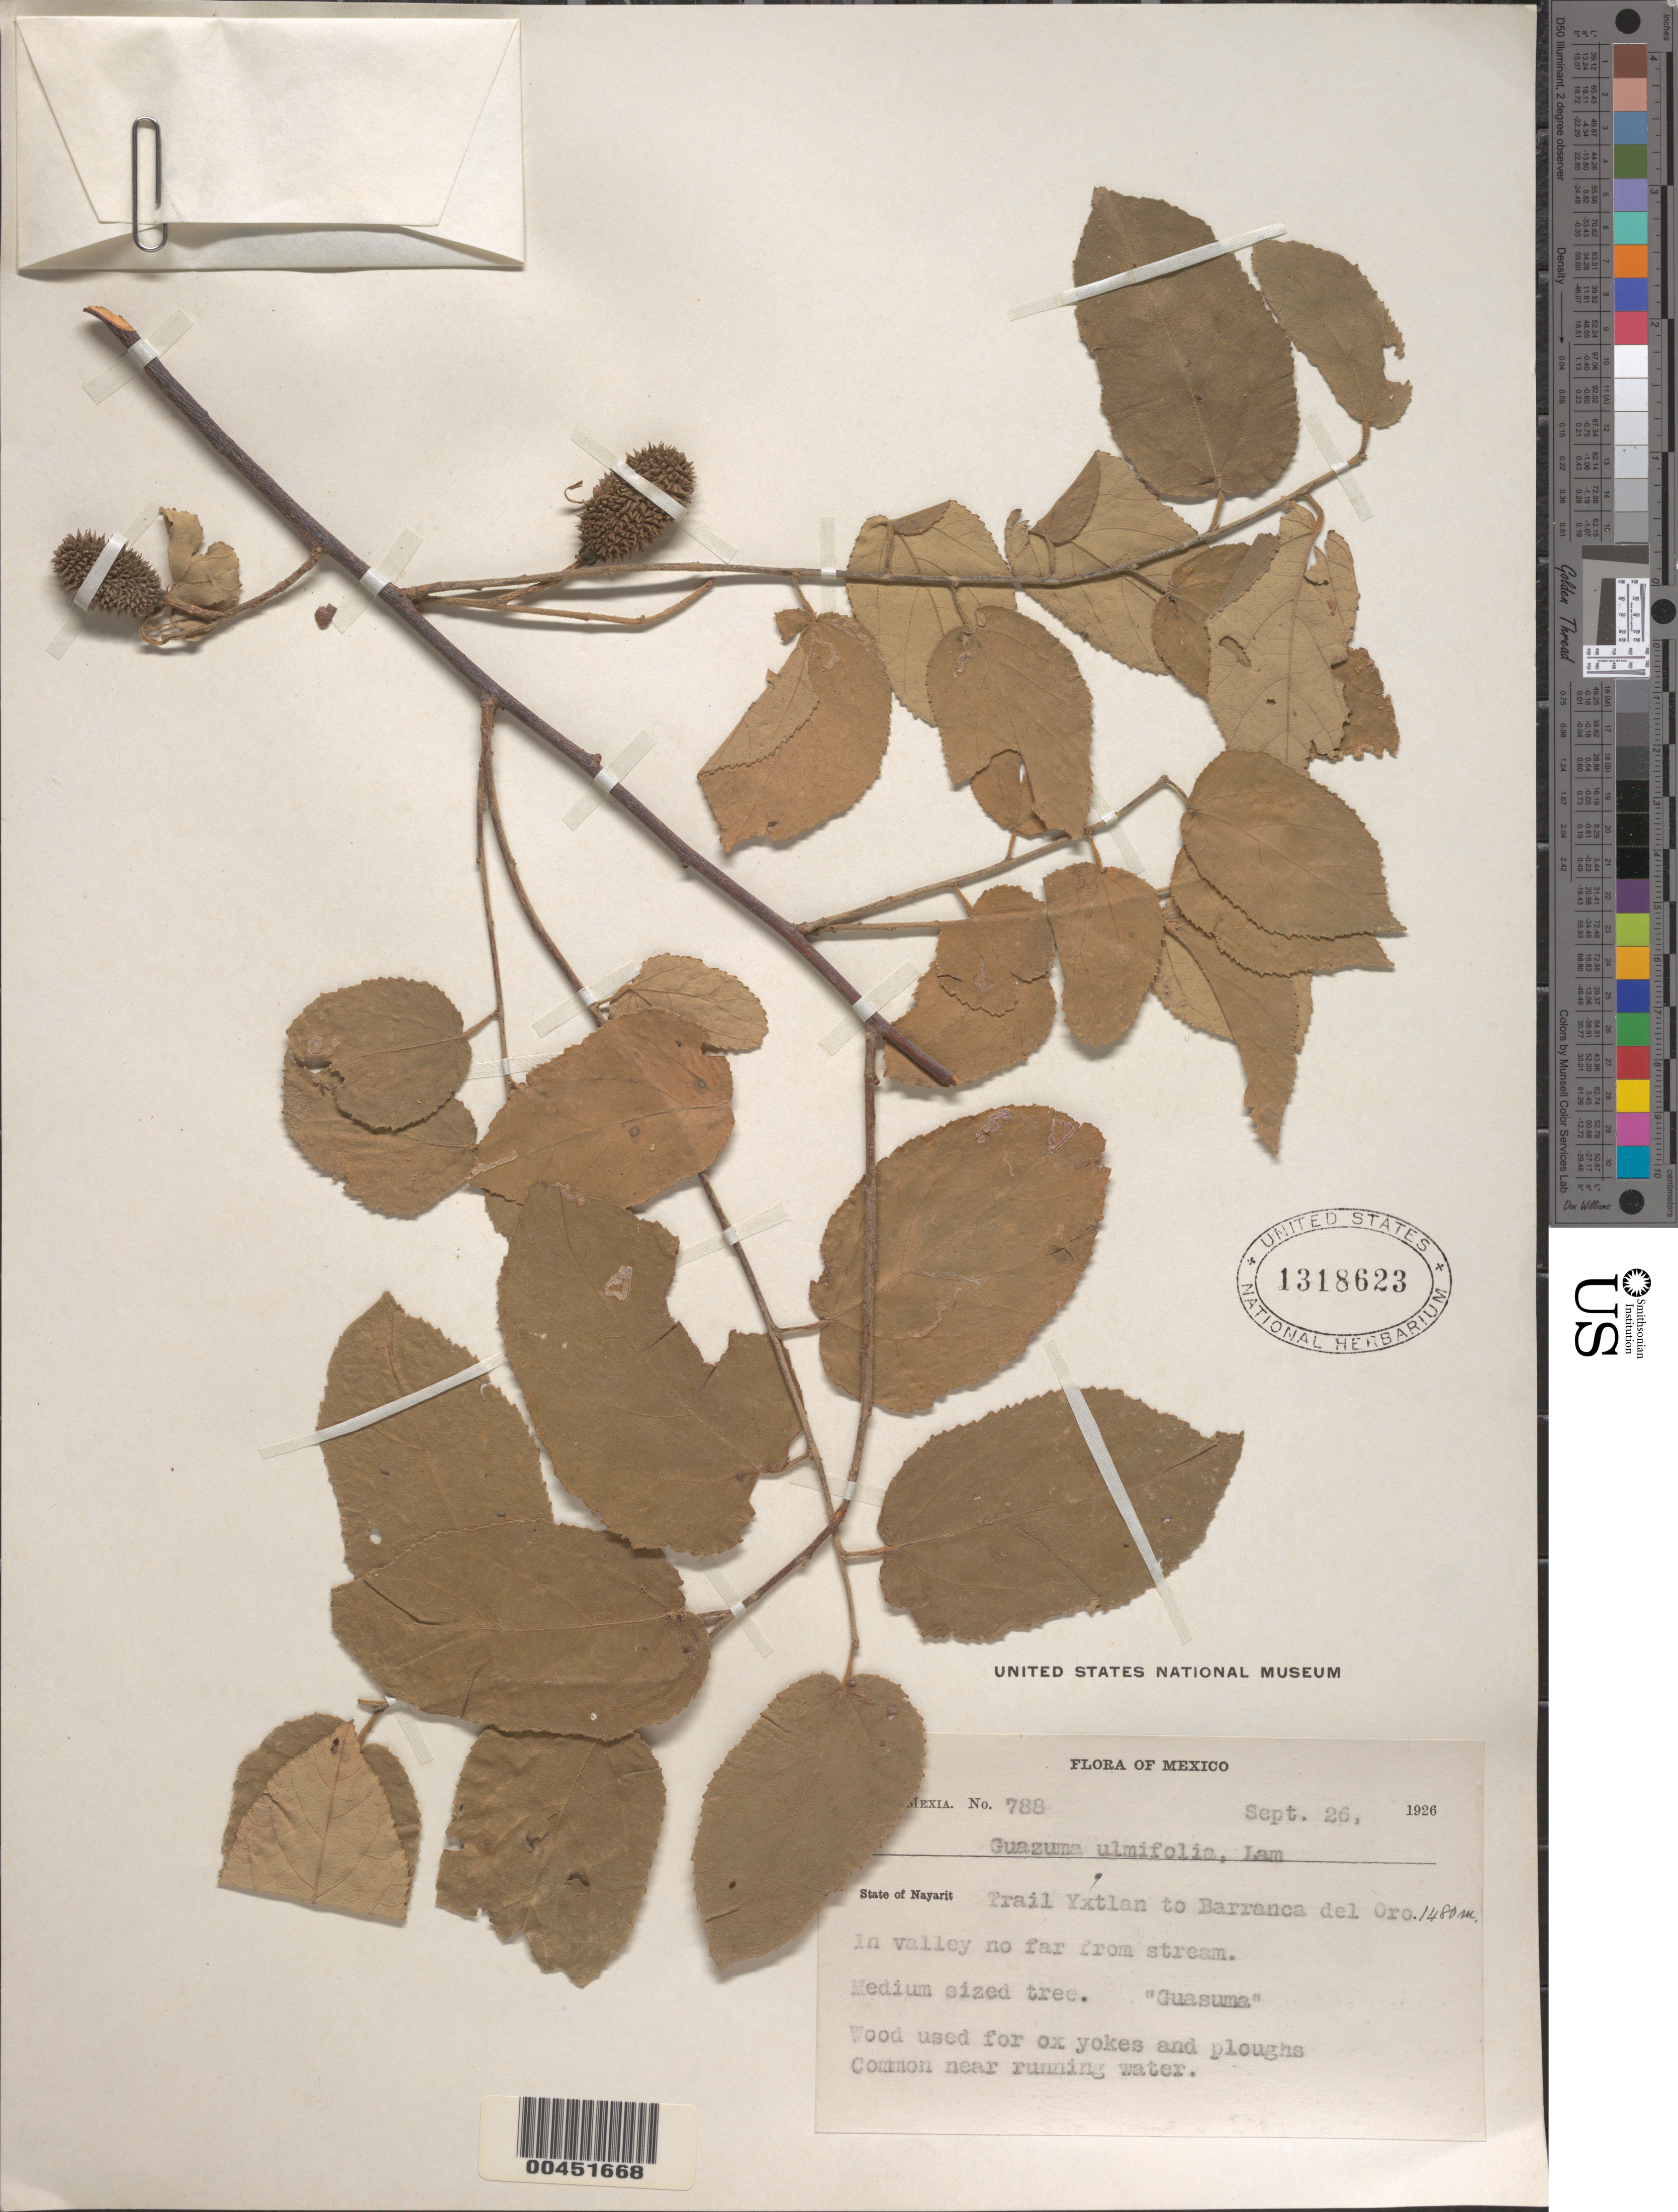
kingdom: Plantae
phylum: Tracheophyta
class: Magnoliopsida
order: Malvales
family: Malvaceae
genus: Guazuma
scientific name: Guazuma ulmifolia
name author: Lam.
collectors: Y. Mexia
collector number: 788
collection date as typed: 26 Sep 1926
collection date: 1926-09-26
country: Mexico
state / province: Nayarit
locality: Trail Yxtlan to Barranca del Oro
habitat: in valley not far from stream. common near running water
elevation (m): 1480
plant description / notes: Common name: Guasuma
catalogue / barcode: US 1318623